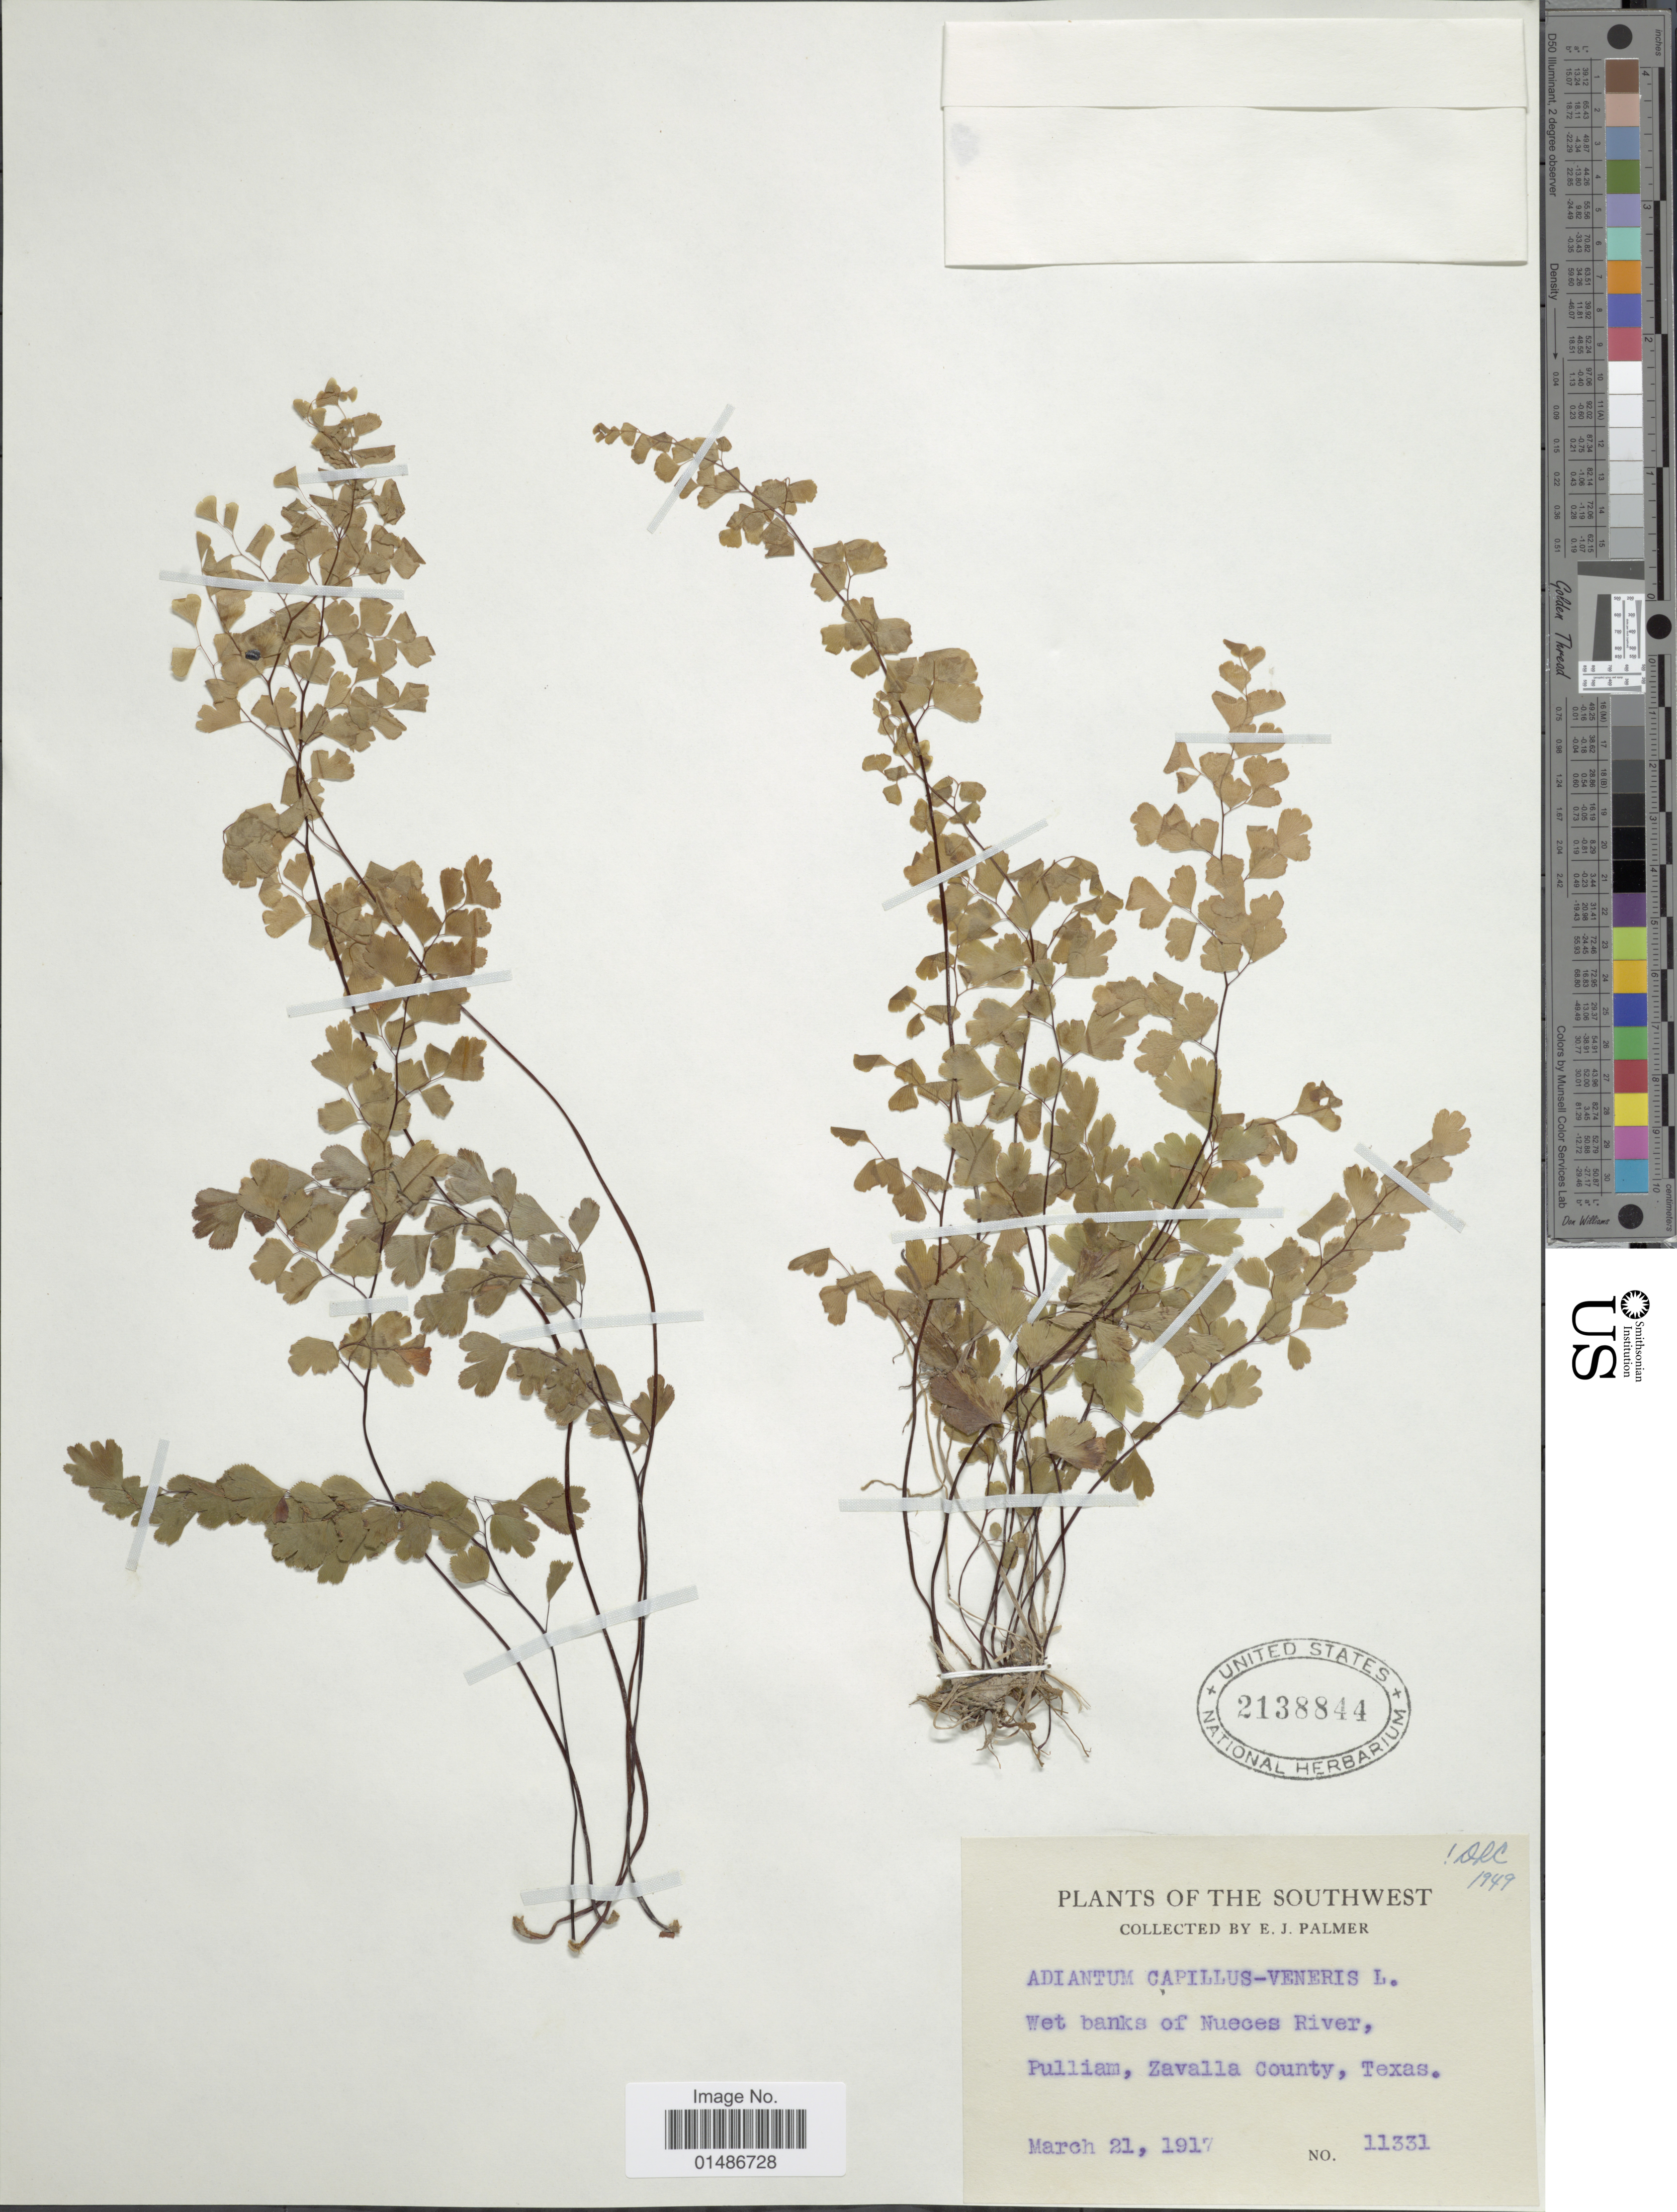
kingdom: Plantae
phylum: Tracheophyta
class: Polypodiopsida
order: Polypodiales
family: Pteridaceae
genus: Adiantum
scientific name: Adiantum capillus-veneris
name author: L.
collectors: E. J. Palmer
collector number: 11331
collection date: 1917-03-21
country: United States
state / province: Texas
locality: Southwest. Wet banks of Nueces River, Pulliam, Zavalla County.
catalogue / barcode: US 2138844